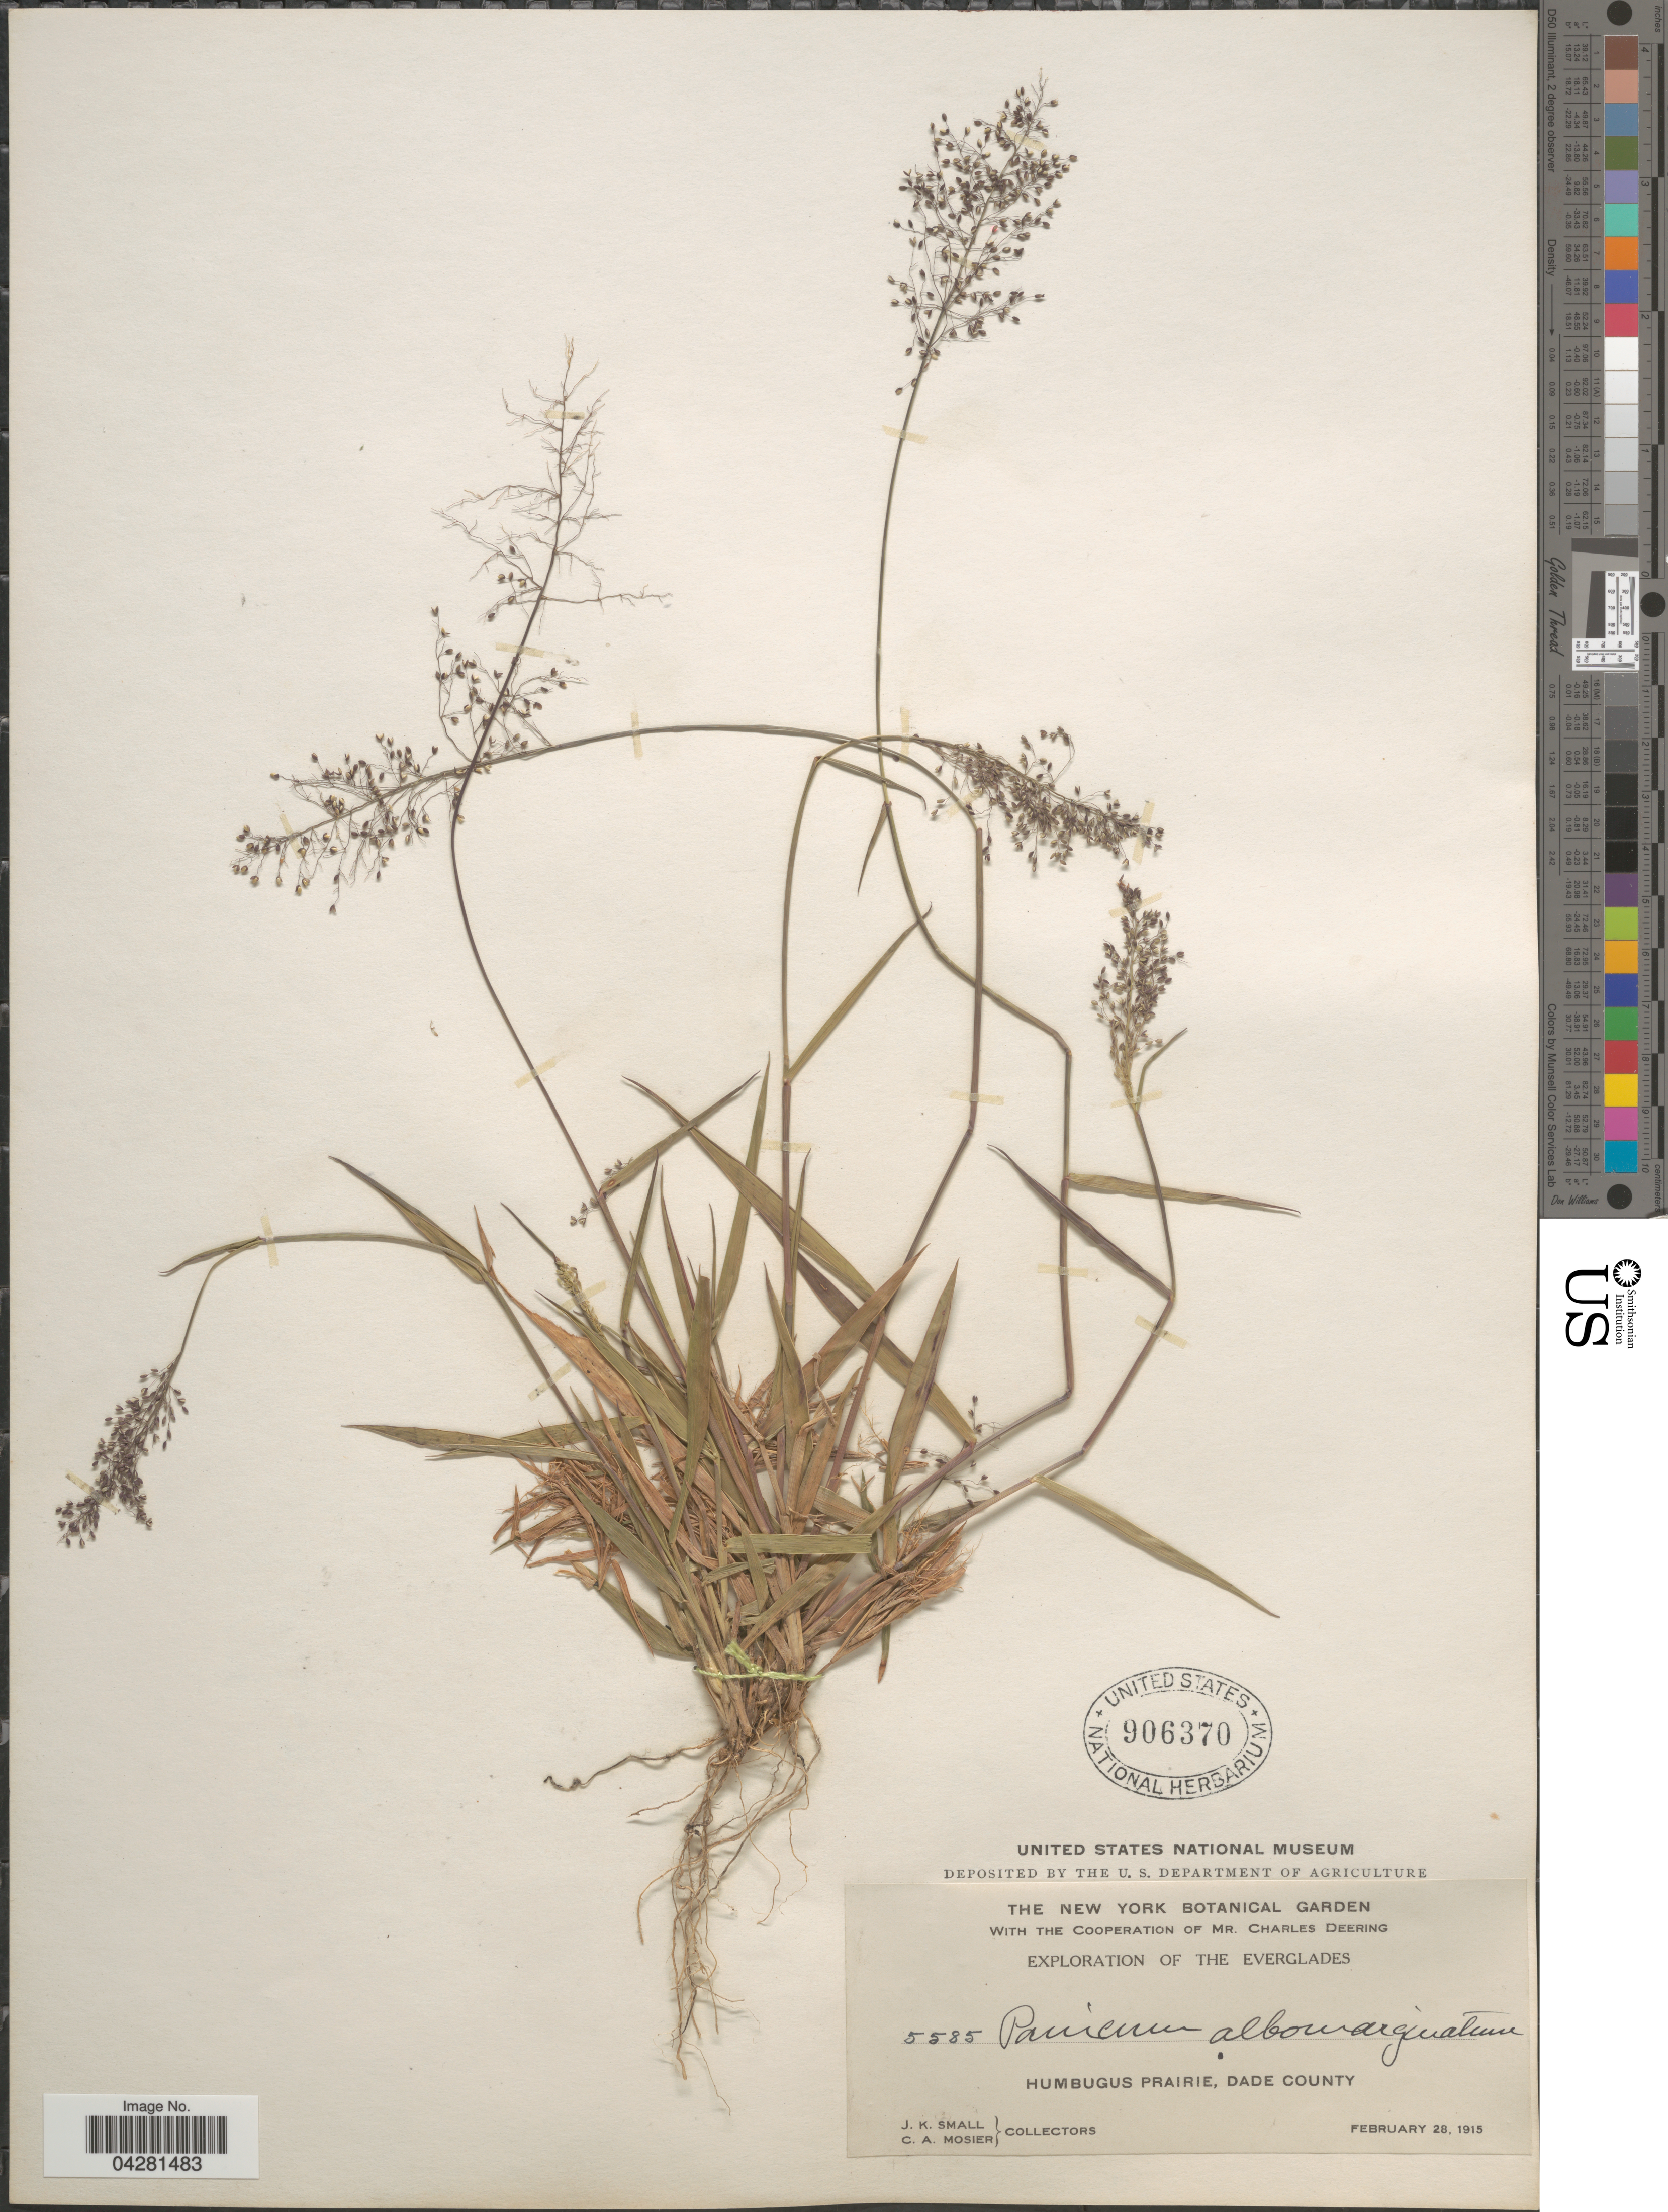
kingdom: Plantae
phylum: Tracheophyta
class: Liliopsida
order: Poales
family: Poaceae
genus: Dichanthelium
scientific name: Dichanthelium dichotomum var. unciphyllum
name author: (Trin.) Davidse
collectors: J. K. Small & C. A. Mosier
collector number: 5585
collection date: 1915-02-28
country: United States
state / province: Florida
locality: Exploration of the Everglades. Humbugus Prairie, Dade County.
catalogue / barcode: US 906370